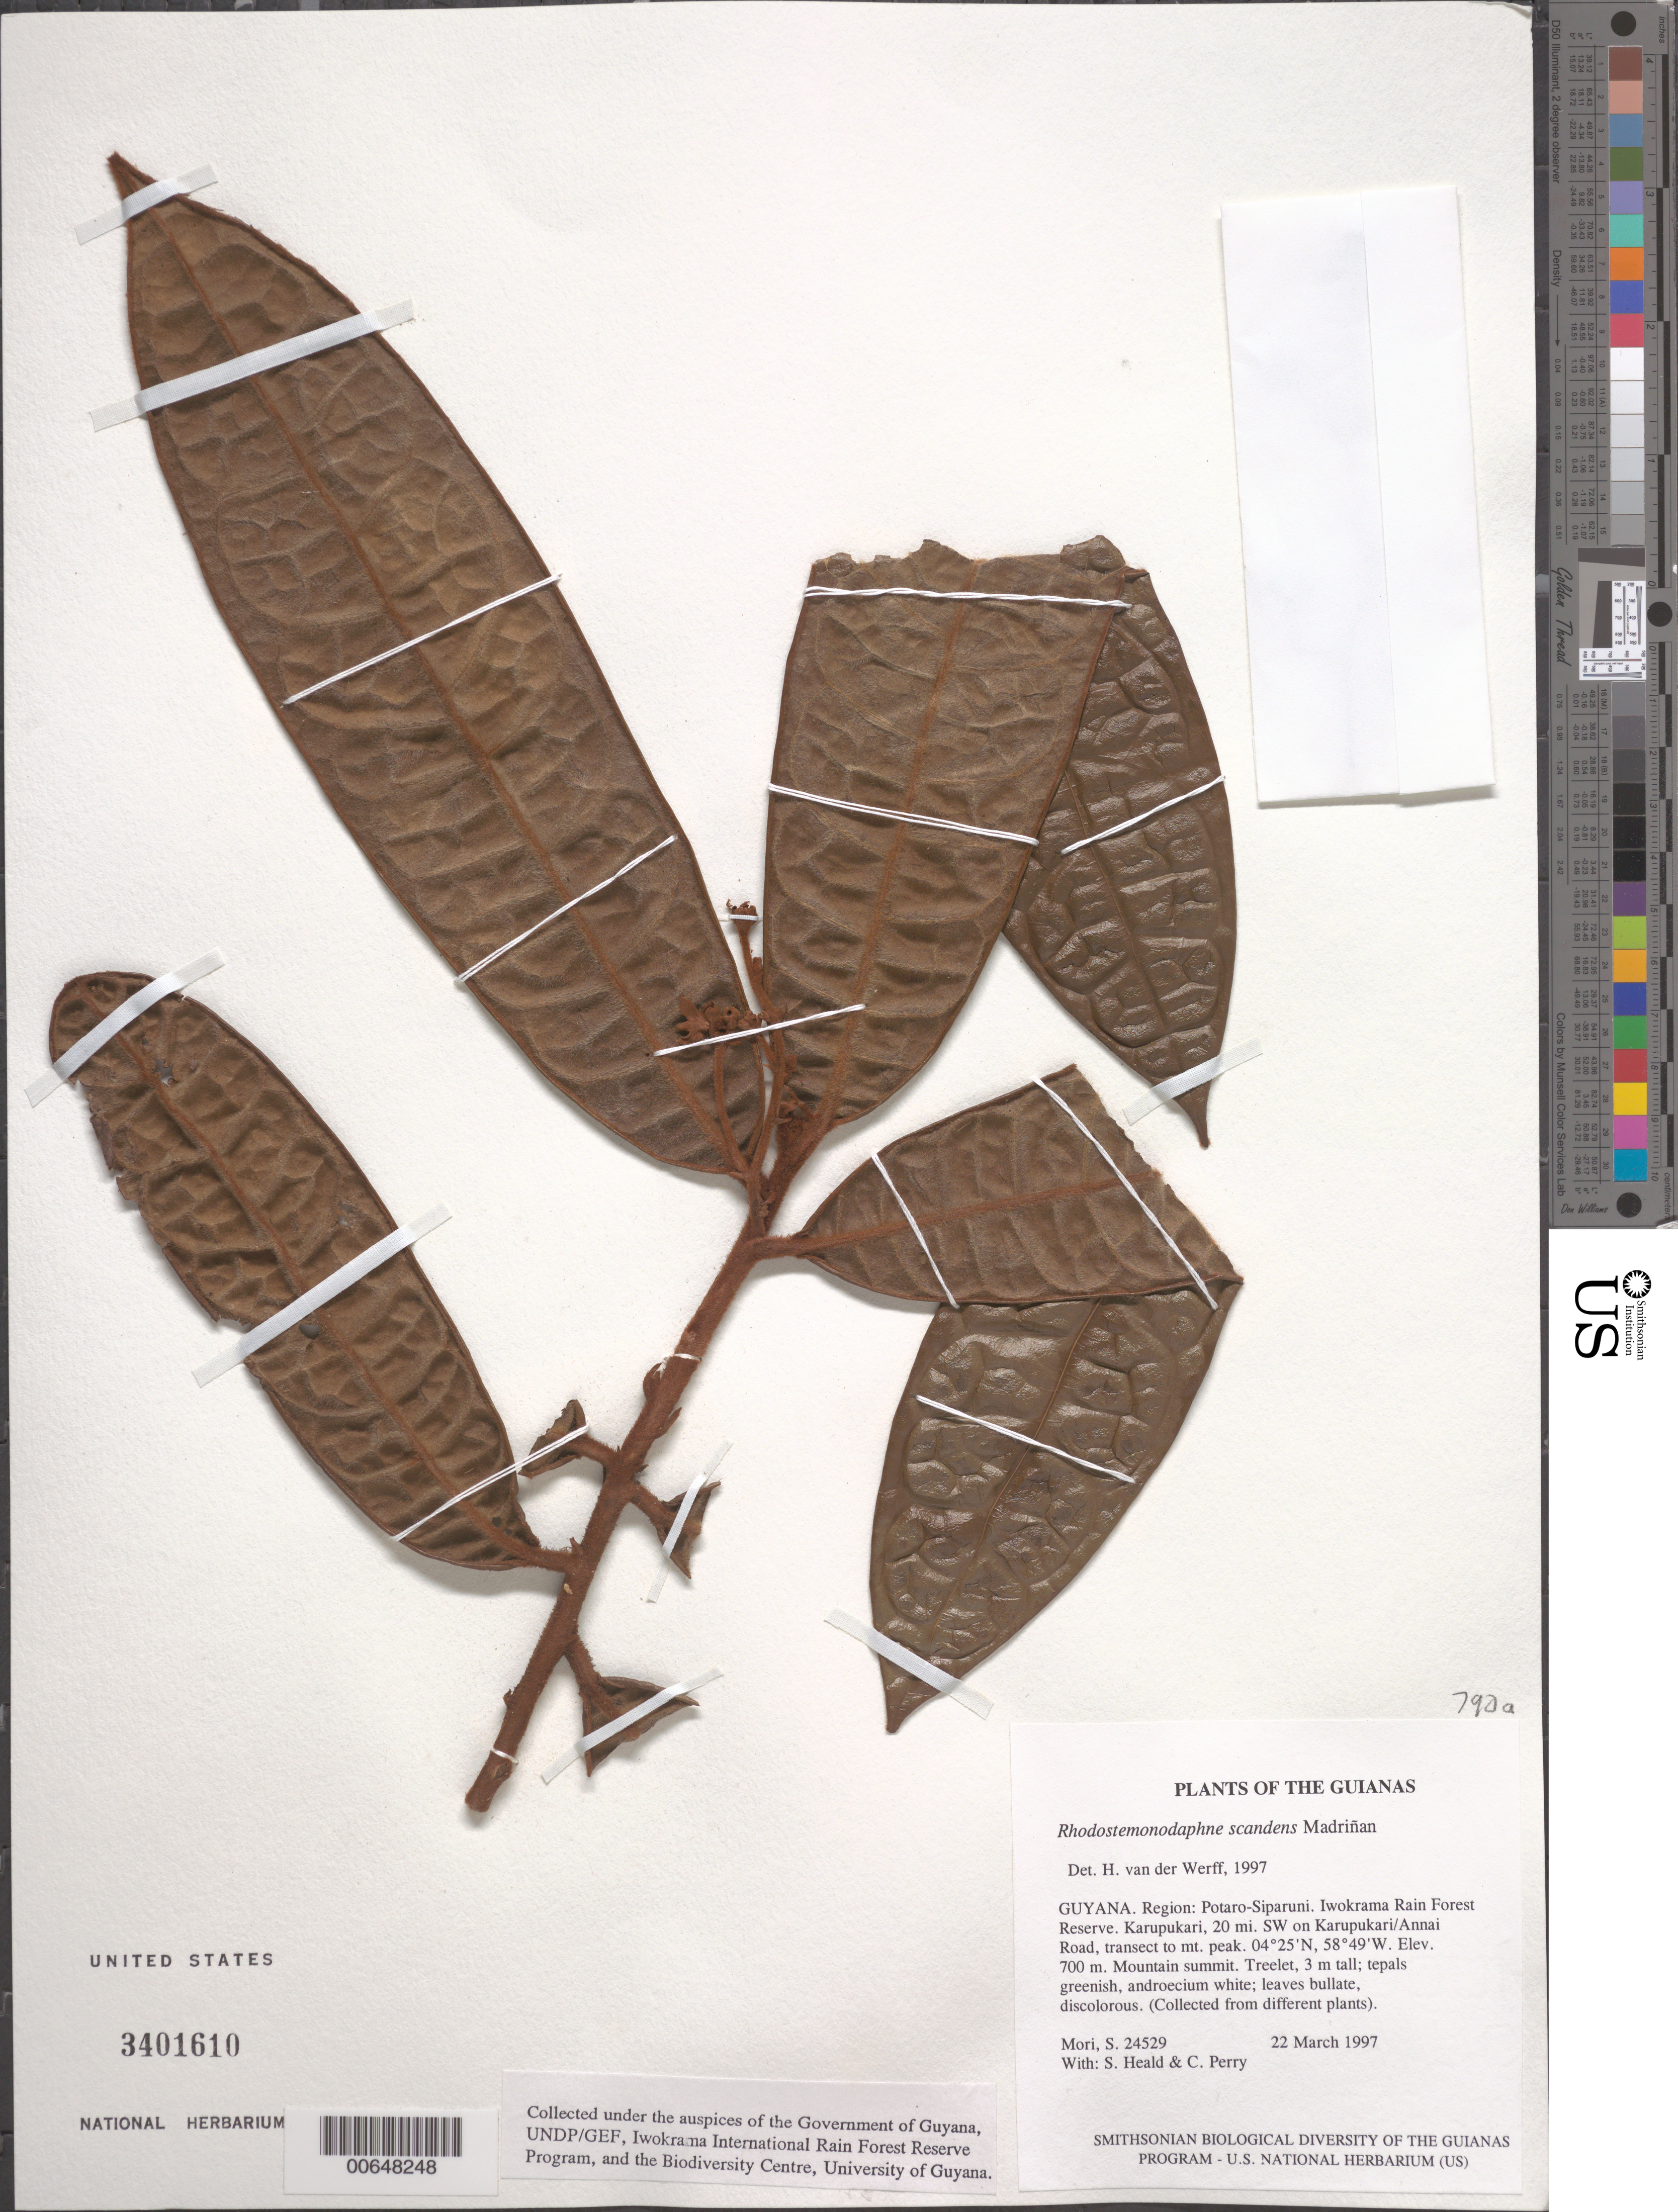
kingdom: Plantae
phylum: Tracheophyta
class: Magnoliopsida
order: Laurales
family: Lauraceae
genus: Rhodostemonodaphne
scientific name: Rhodostemonodaphne scandens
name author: Madriñán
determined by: van der Werff, H., (MO), Missouri Botanical Garden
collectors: S. Mori, S. Heald & C. Perry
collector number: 24529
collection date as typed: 22 March 1997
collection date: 1997-03-22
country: Guyana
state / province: Potaro-Siparuni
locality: Iwokrama Rain Forest Reserve. Karupukari, 20 mi. SW on Karupukari/Annai Road, transect to mt. peak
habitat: Mountain summit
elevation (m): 700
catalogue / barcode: US 3401610